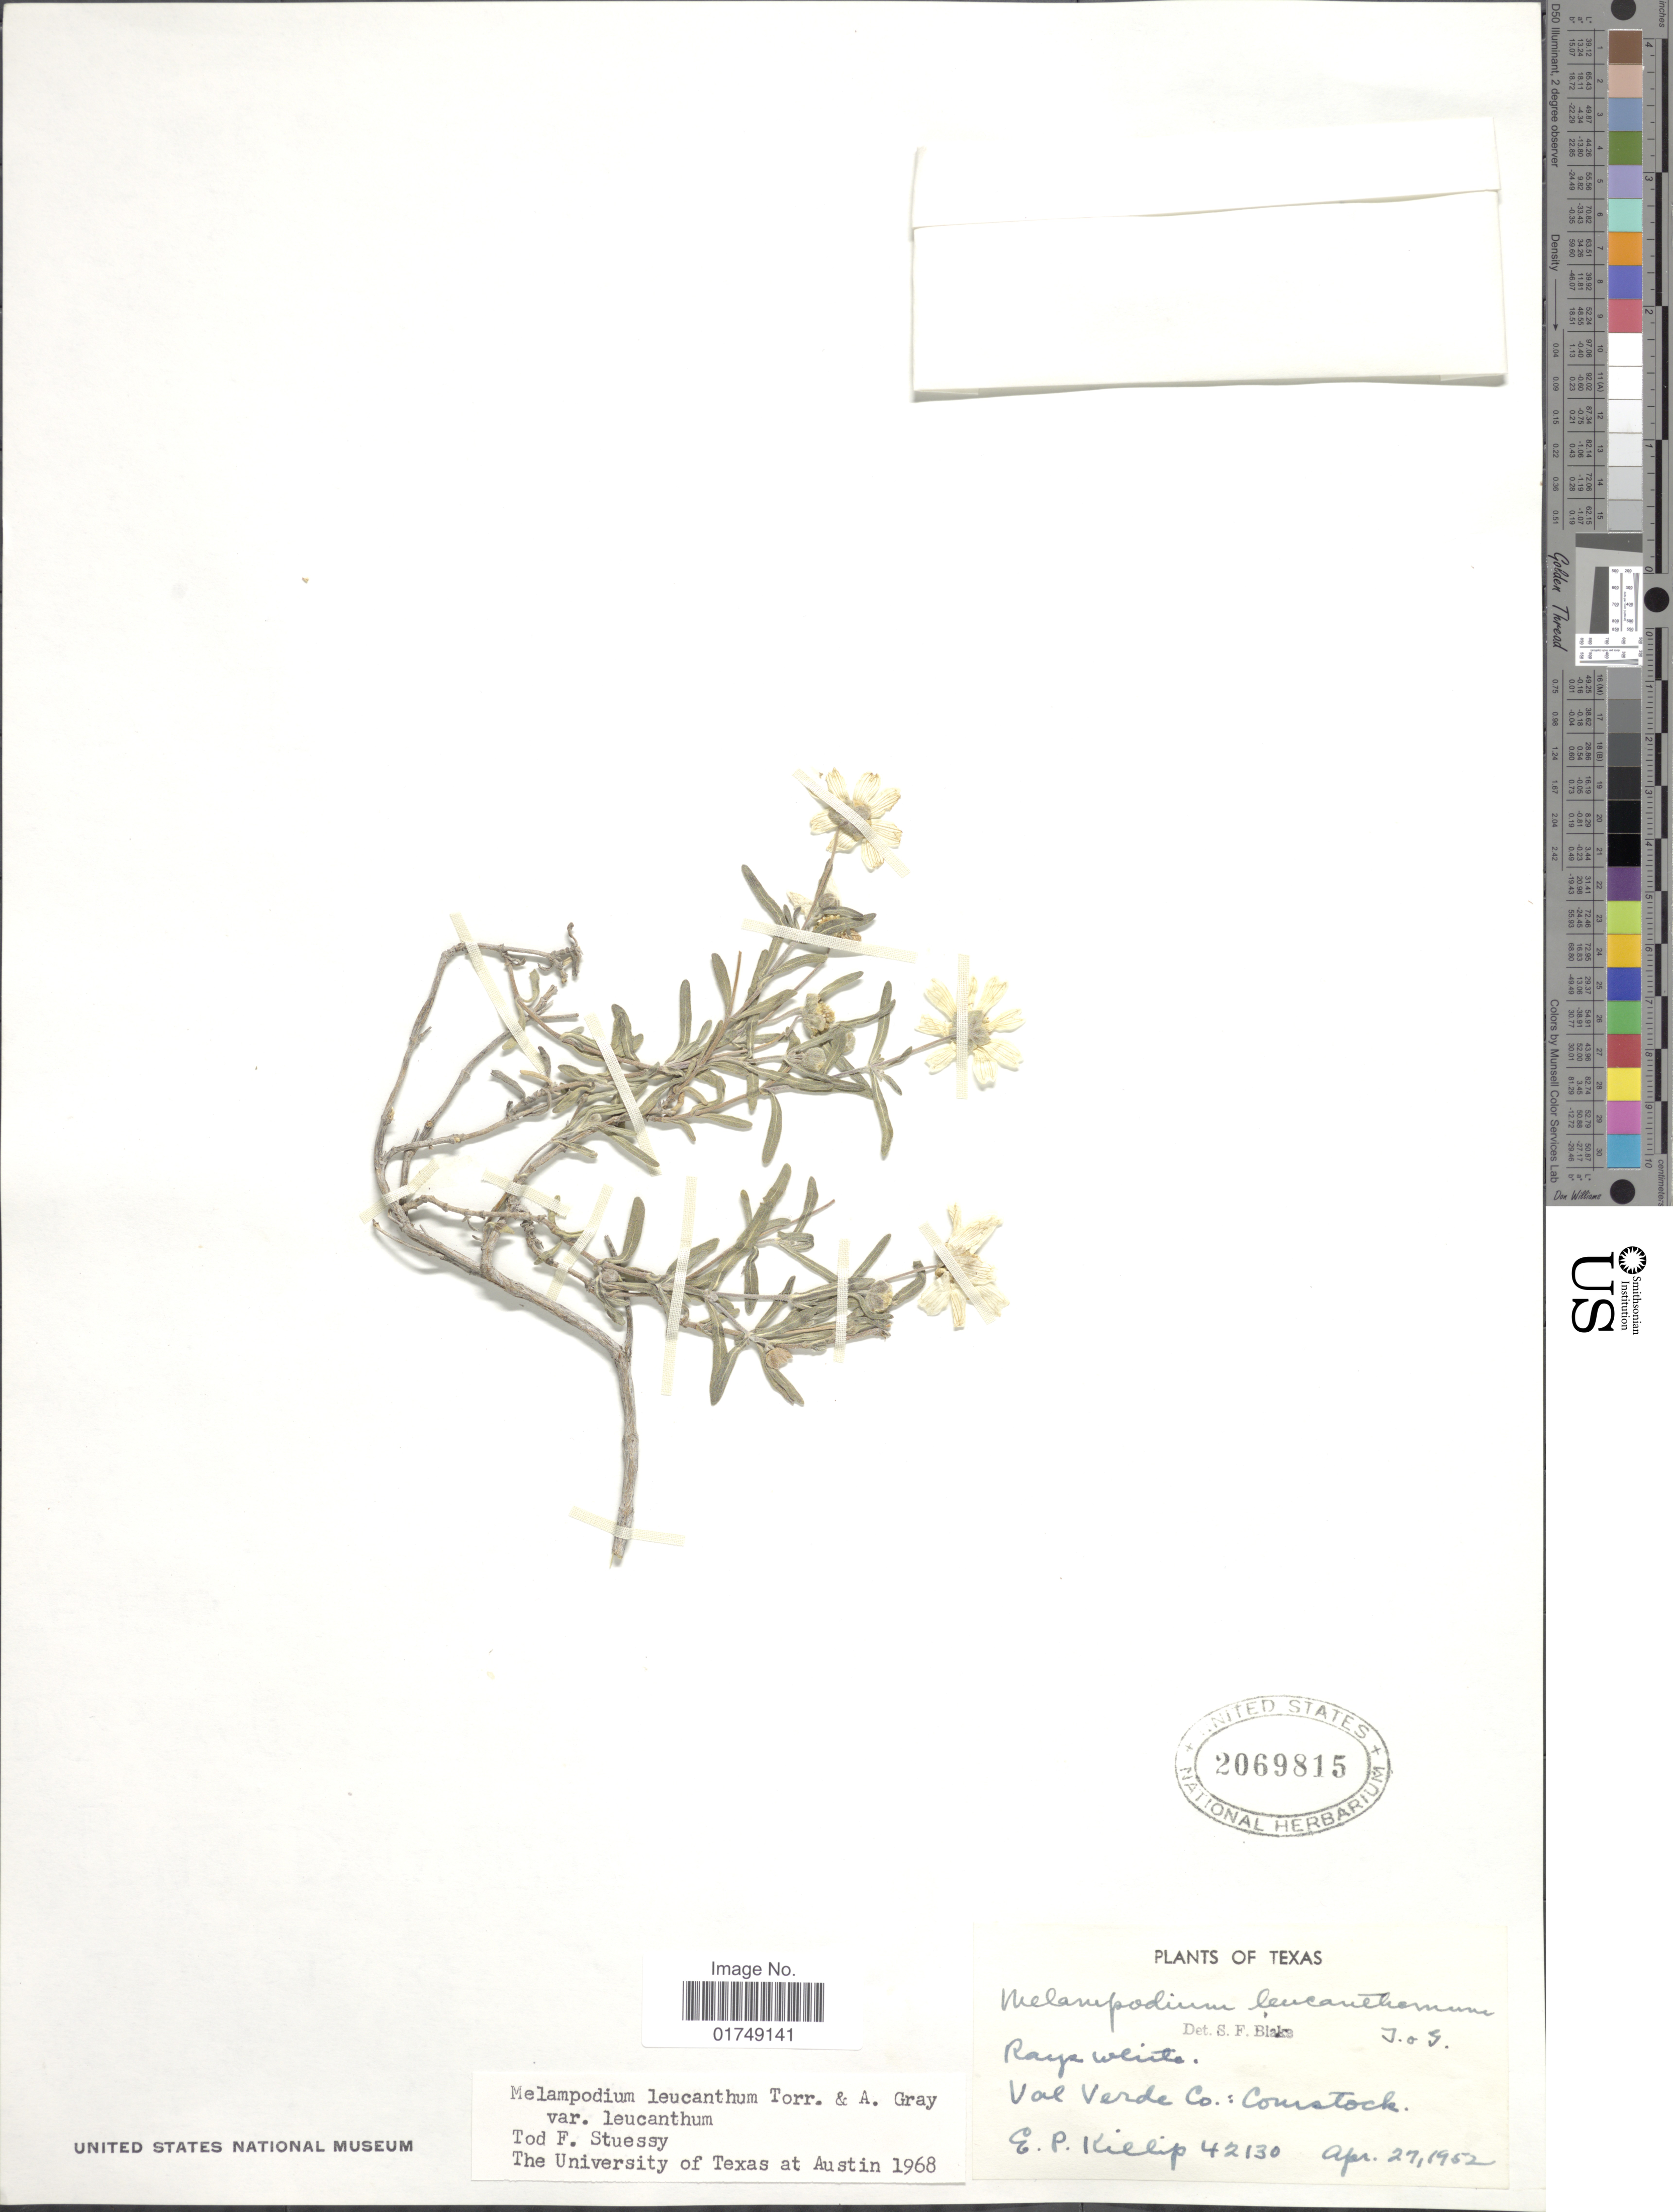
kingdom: Plantae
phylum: Tracheophyta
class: Magnoliopsida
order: Asterales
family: Asteraceae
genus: Melampodium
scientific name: Melampodium leucanthum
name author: Torr. & A. Gray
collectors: E. P. Killip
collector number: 42130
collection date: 1952-04-27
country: United States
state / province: Texas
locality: Val Verde Co., Comstock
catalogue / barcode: US 2069815